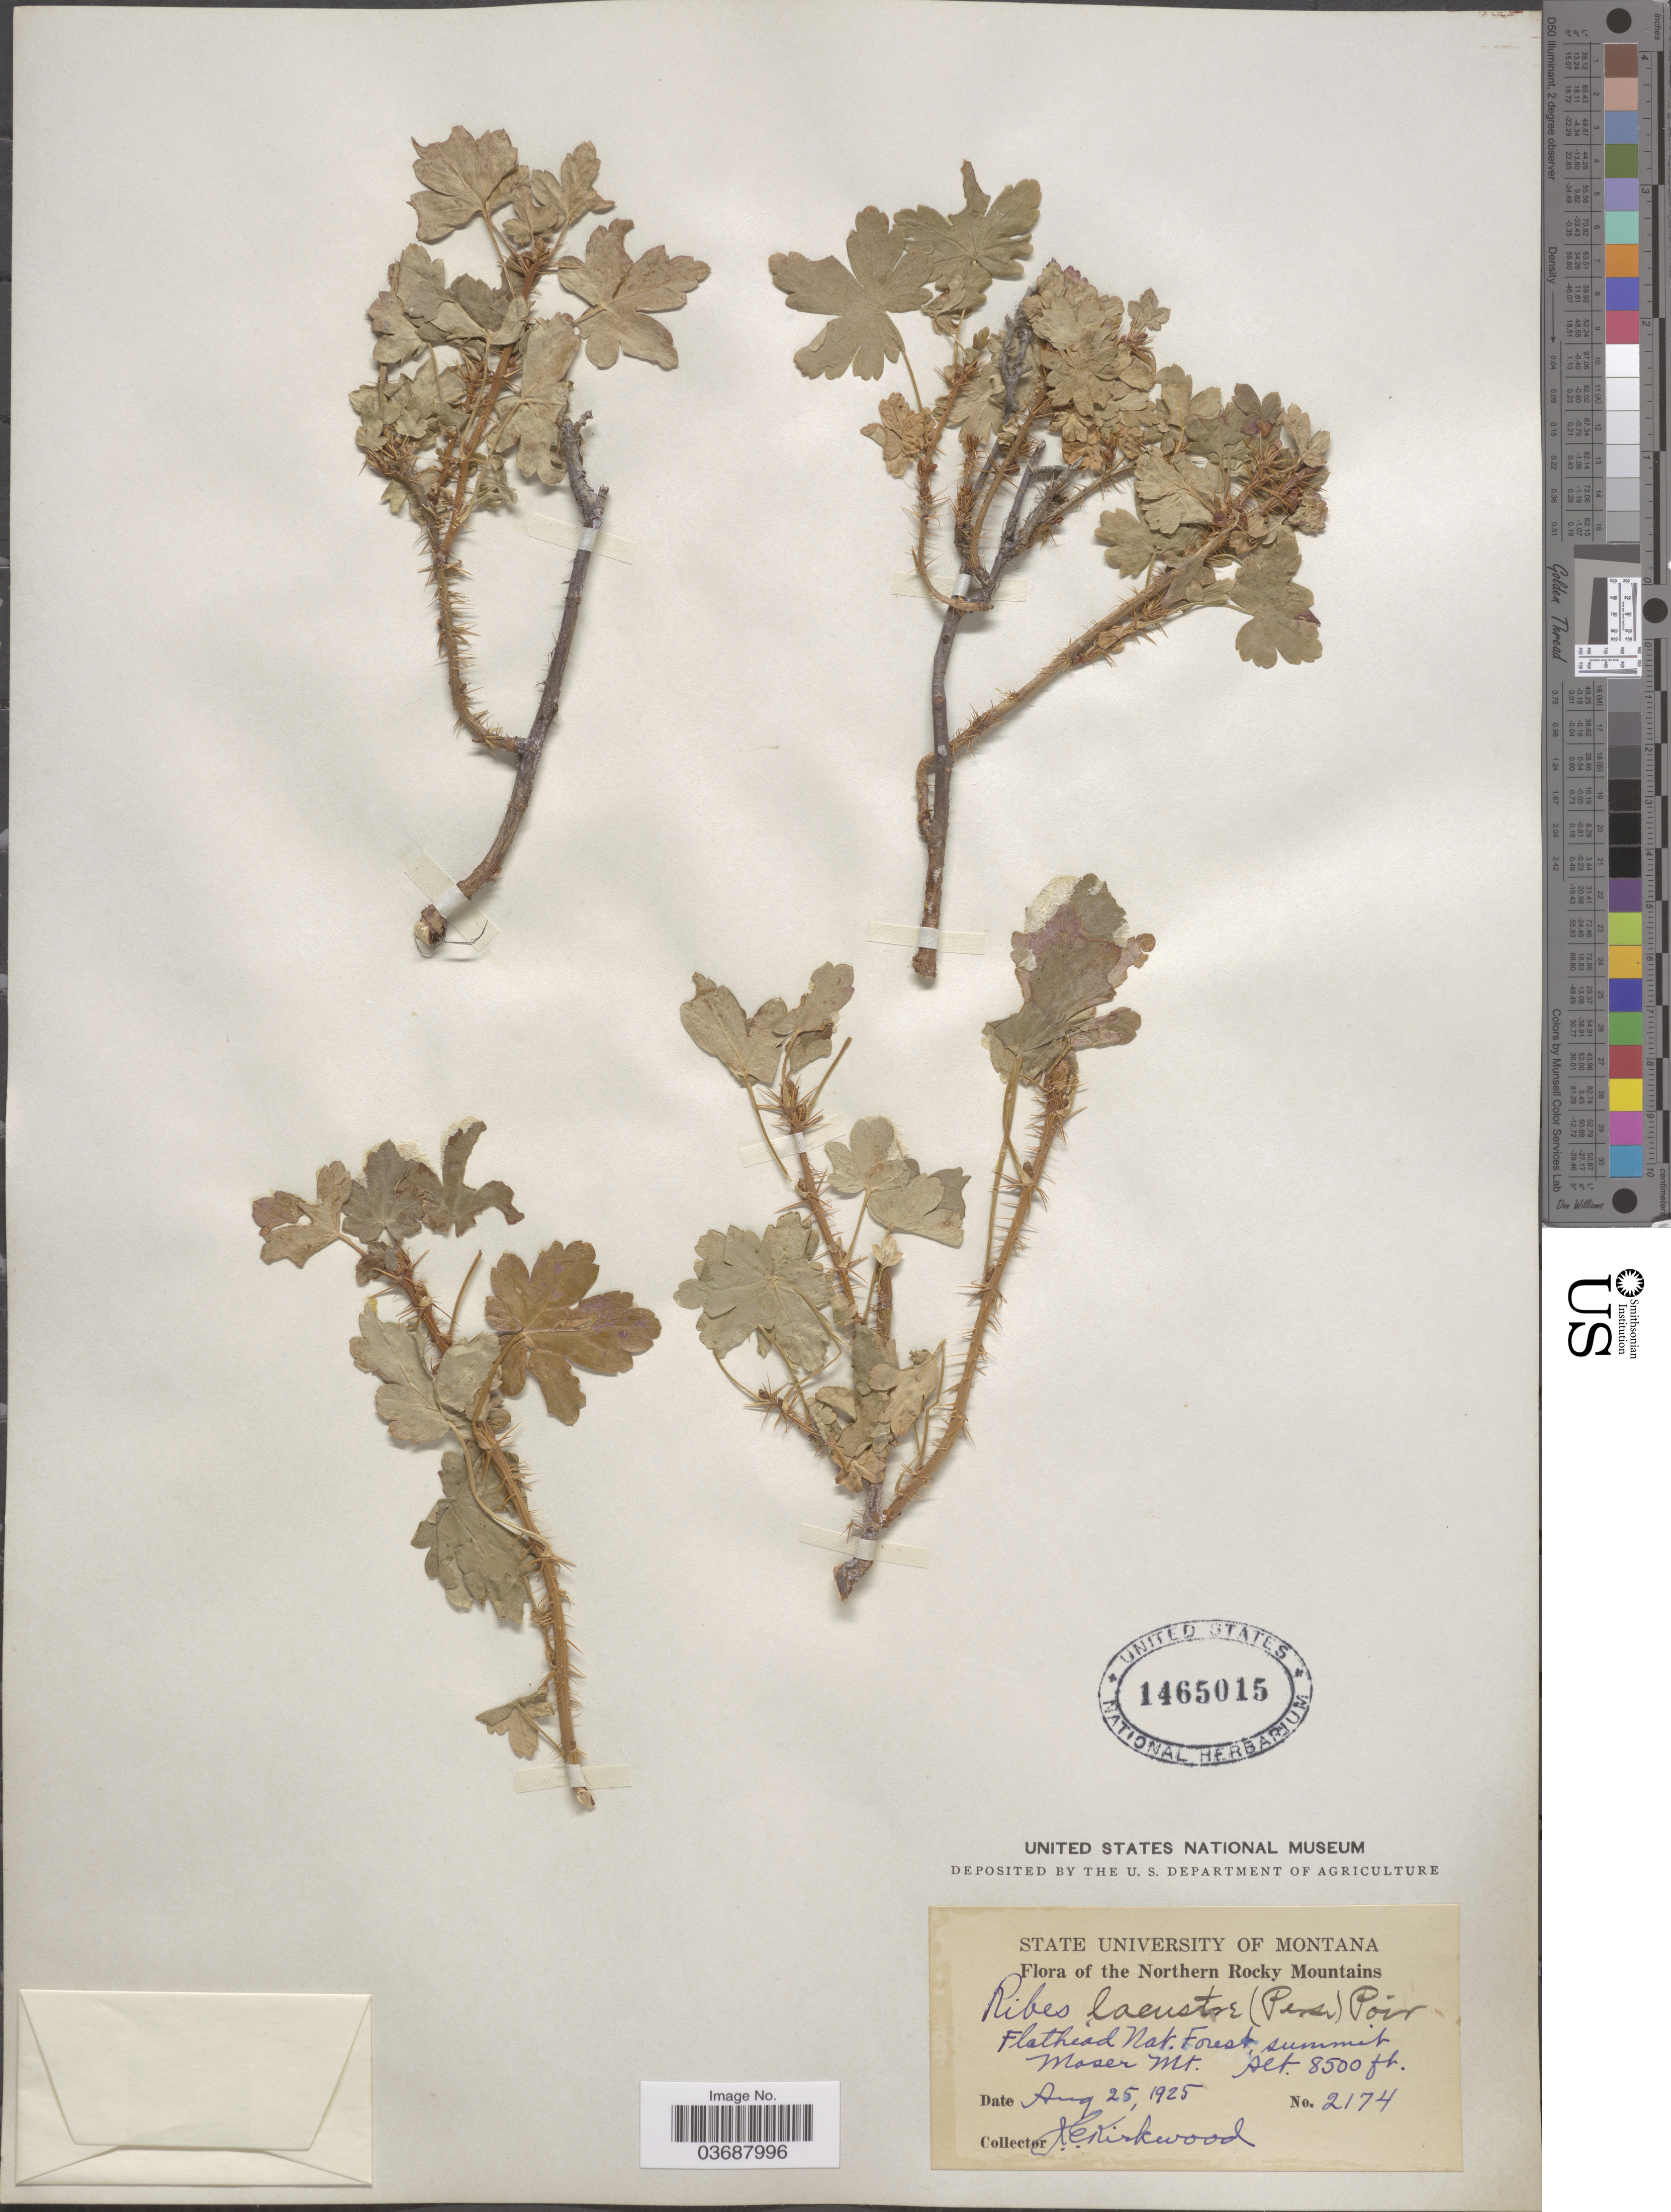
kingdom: Plantae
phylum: Tracheophyta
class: Magnoliopsida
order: Saxifragales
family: Grossulariaceae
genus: Ribes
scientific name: Ribes lacustre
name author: (Pers.) Poir.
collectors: J. Kirkwood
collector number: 2174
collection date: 1925-08-25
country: United States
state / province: Montana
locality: Northern Rocky Mountains. Flathead Nat. Forest, summit Moser Mt.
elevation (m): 2591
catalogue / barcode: US 1465015